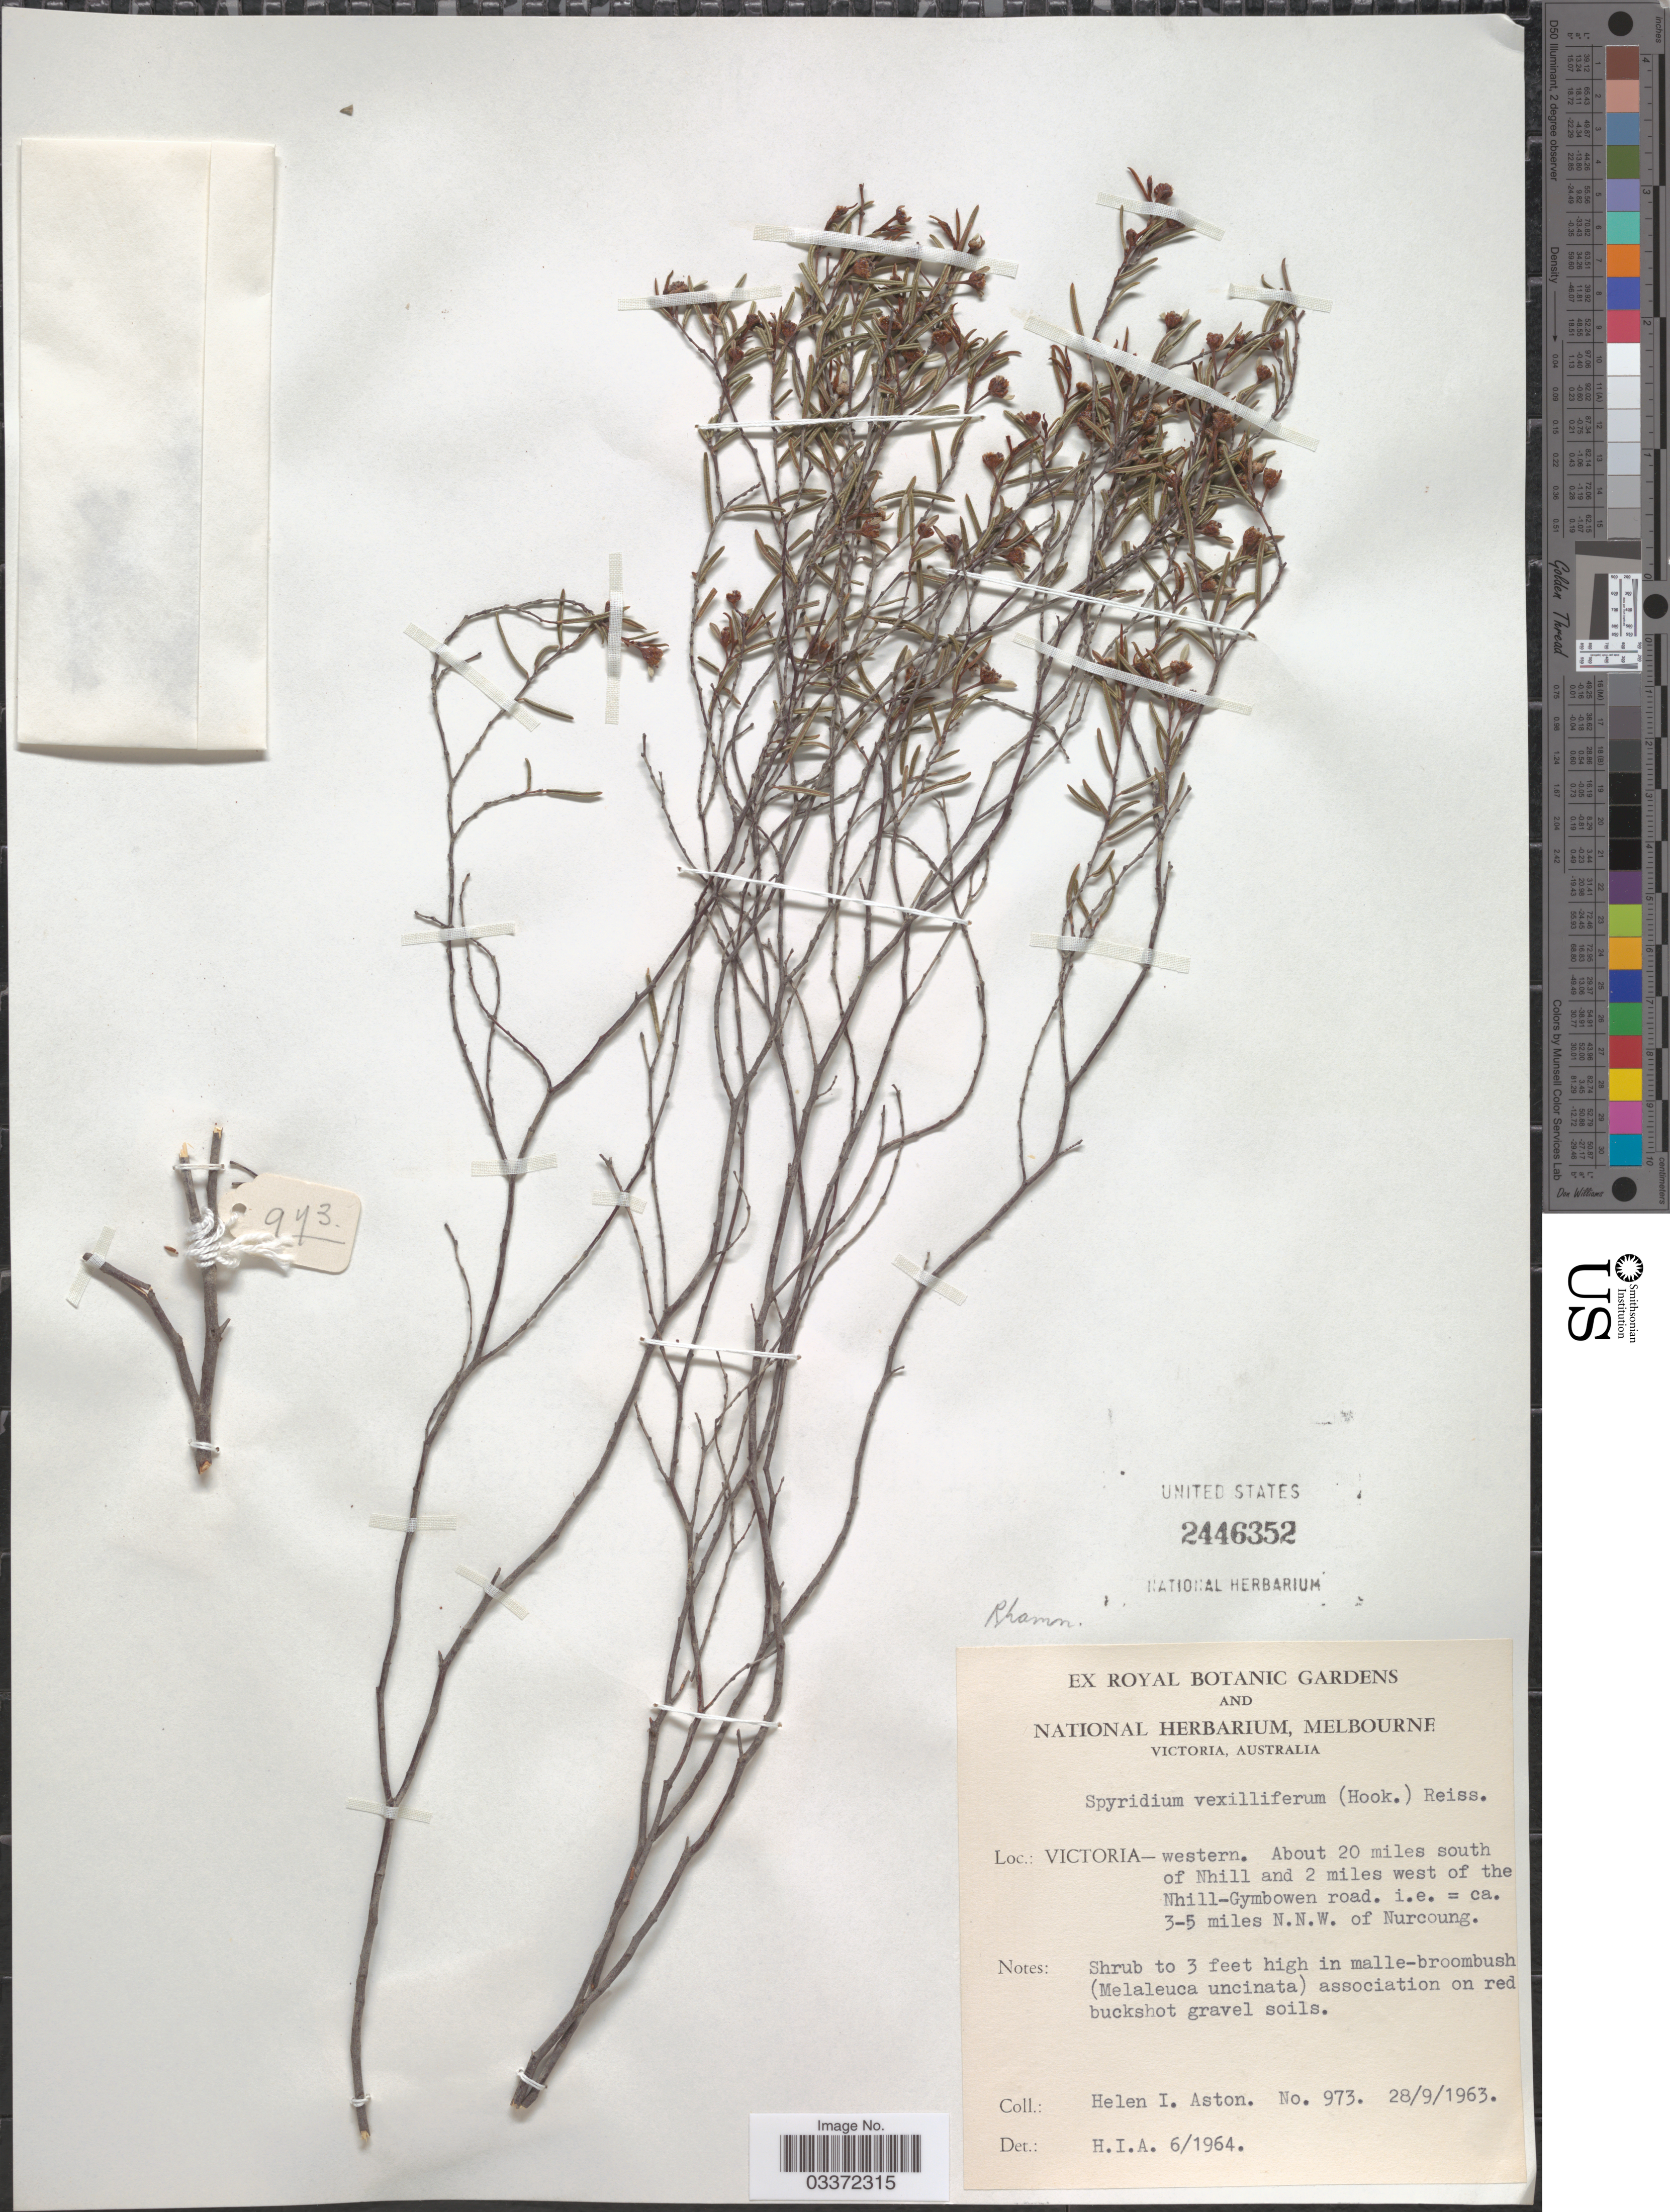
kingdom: Plantae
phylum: Tracheophyta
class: Magnoliopsida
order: Rosales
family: Rhamnaceae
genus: Spyridium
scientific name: Spyridium vexilliferum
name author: Reissek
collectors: H. I. Aston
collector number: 973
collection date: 1963-09-28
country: Australia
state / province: Victoria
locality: Victoria - Western. About 20 miles south of Nhill and 2 miles west of the Nhill-Gymbowen road. i.e.= ca. 3-5 miles N.N.W. of Nurcoung.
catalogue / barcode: US 2446352